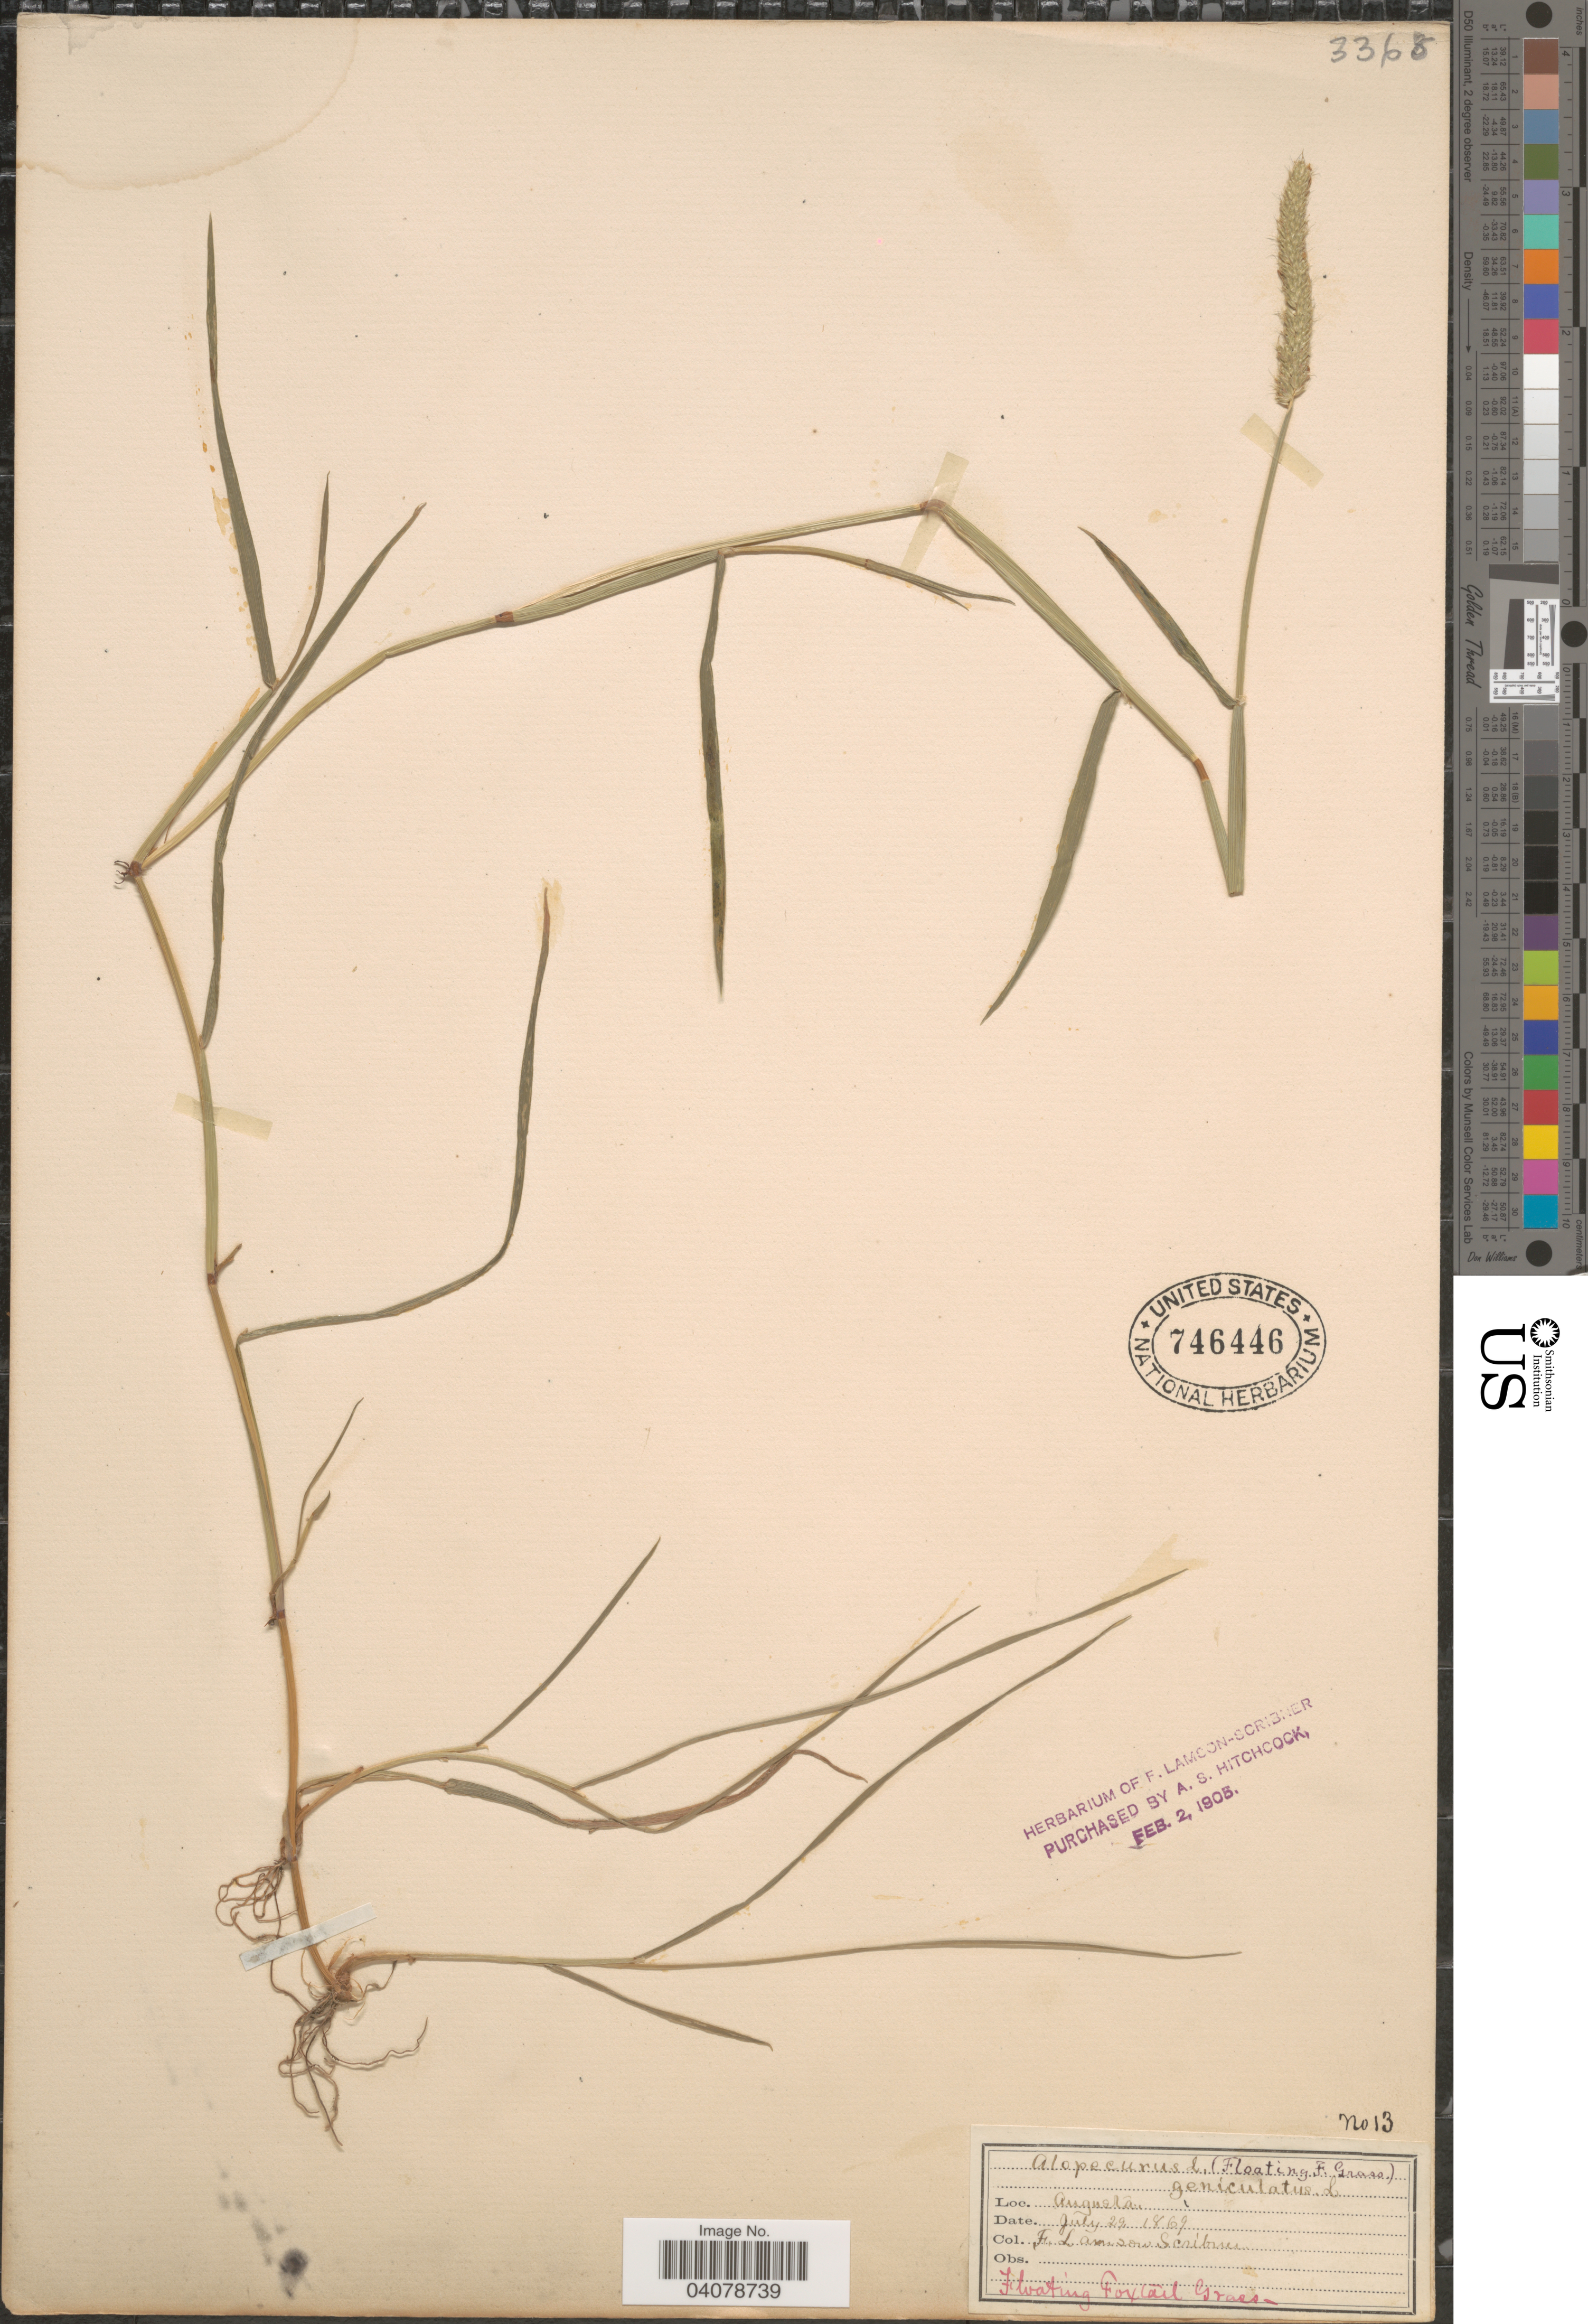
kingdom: Plantae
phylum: Tracheophyta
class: Liliopsida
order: Poales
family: Poaceae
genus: Alopecurus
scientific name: Alopecurus geniculatus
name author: L.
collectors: F. Lamson-Scribner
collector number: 13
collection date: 1869-07-29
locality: Augusta.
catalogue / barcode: US 746446